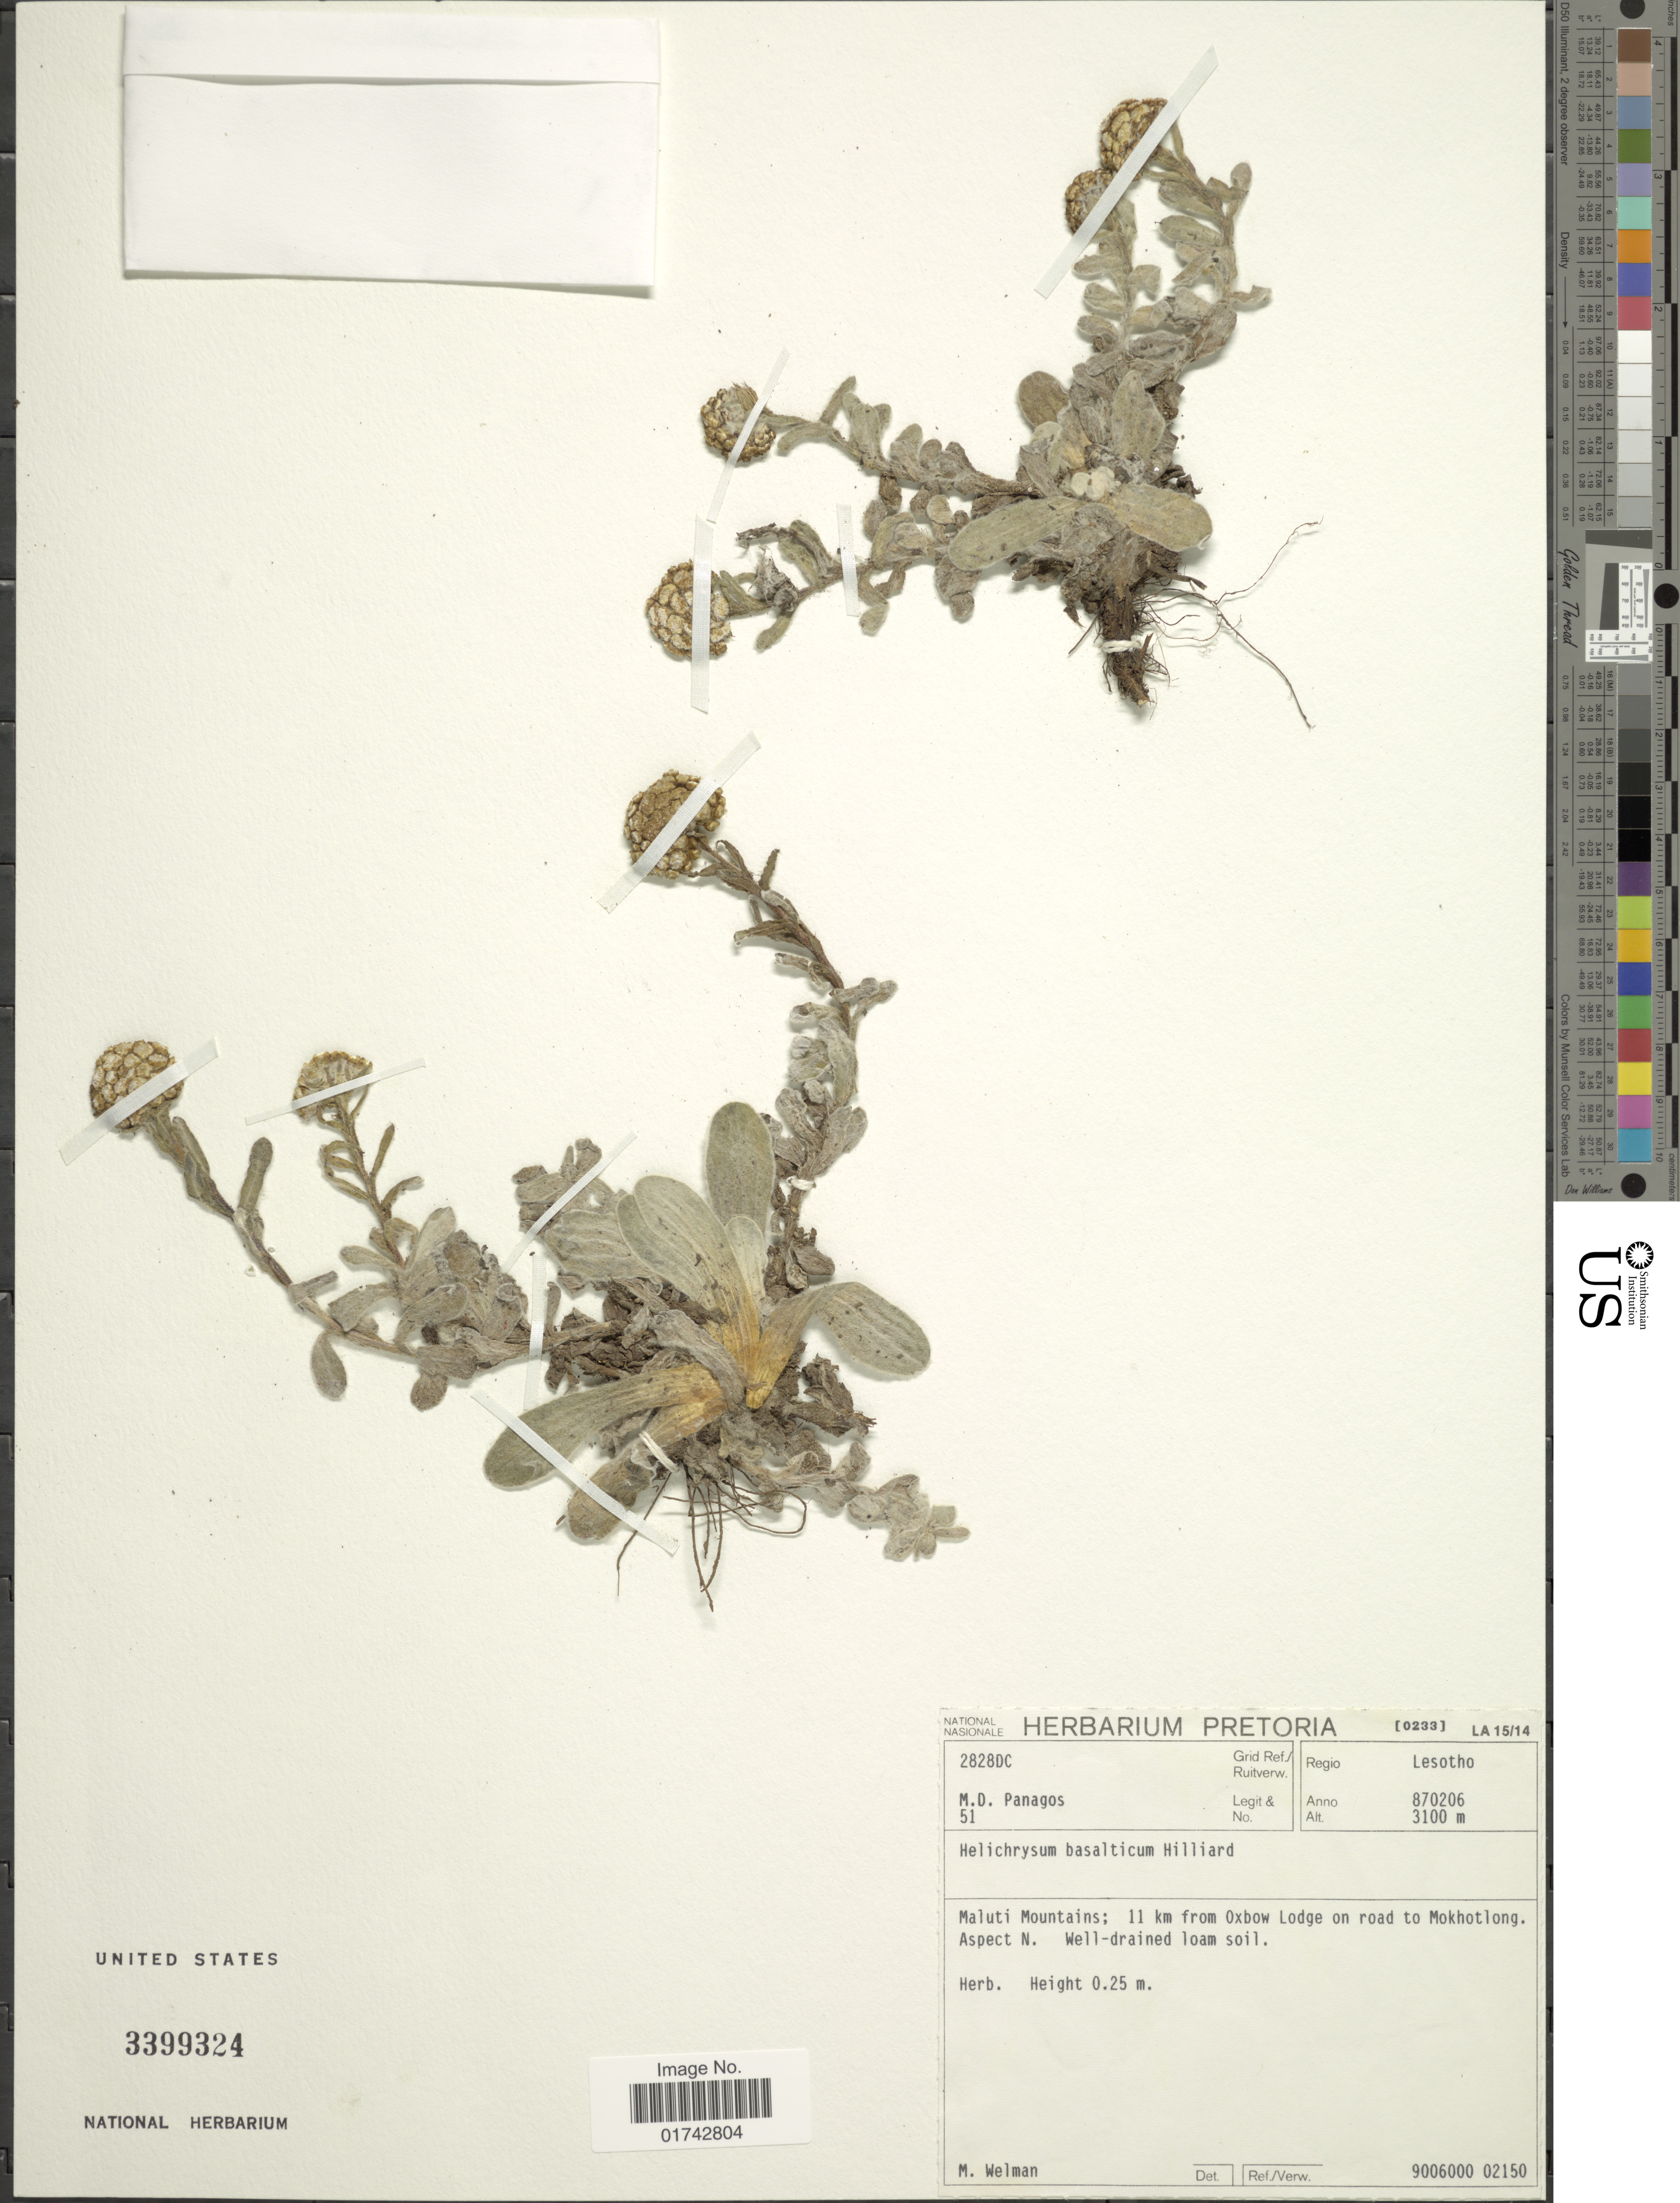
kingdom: Plantae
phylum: Tracheophyta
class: Magnoliopsida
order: Asterales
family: Asteraceae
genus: Helichrysum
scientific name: Helichrysum basalticum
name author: Hilliard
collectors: M. Panagos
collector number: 51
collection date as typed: Transcribed d/m/y: 2/6/87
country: Lesotho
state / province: Mokhotlong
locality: Maluti Mountains; 11 km from Oxbow Lodge on road to Mokholtong. Aspect N.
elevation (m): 3100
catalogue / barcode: US 3399324